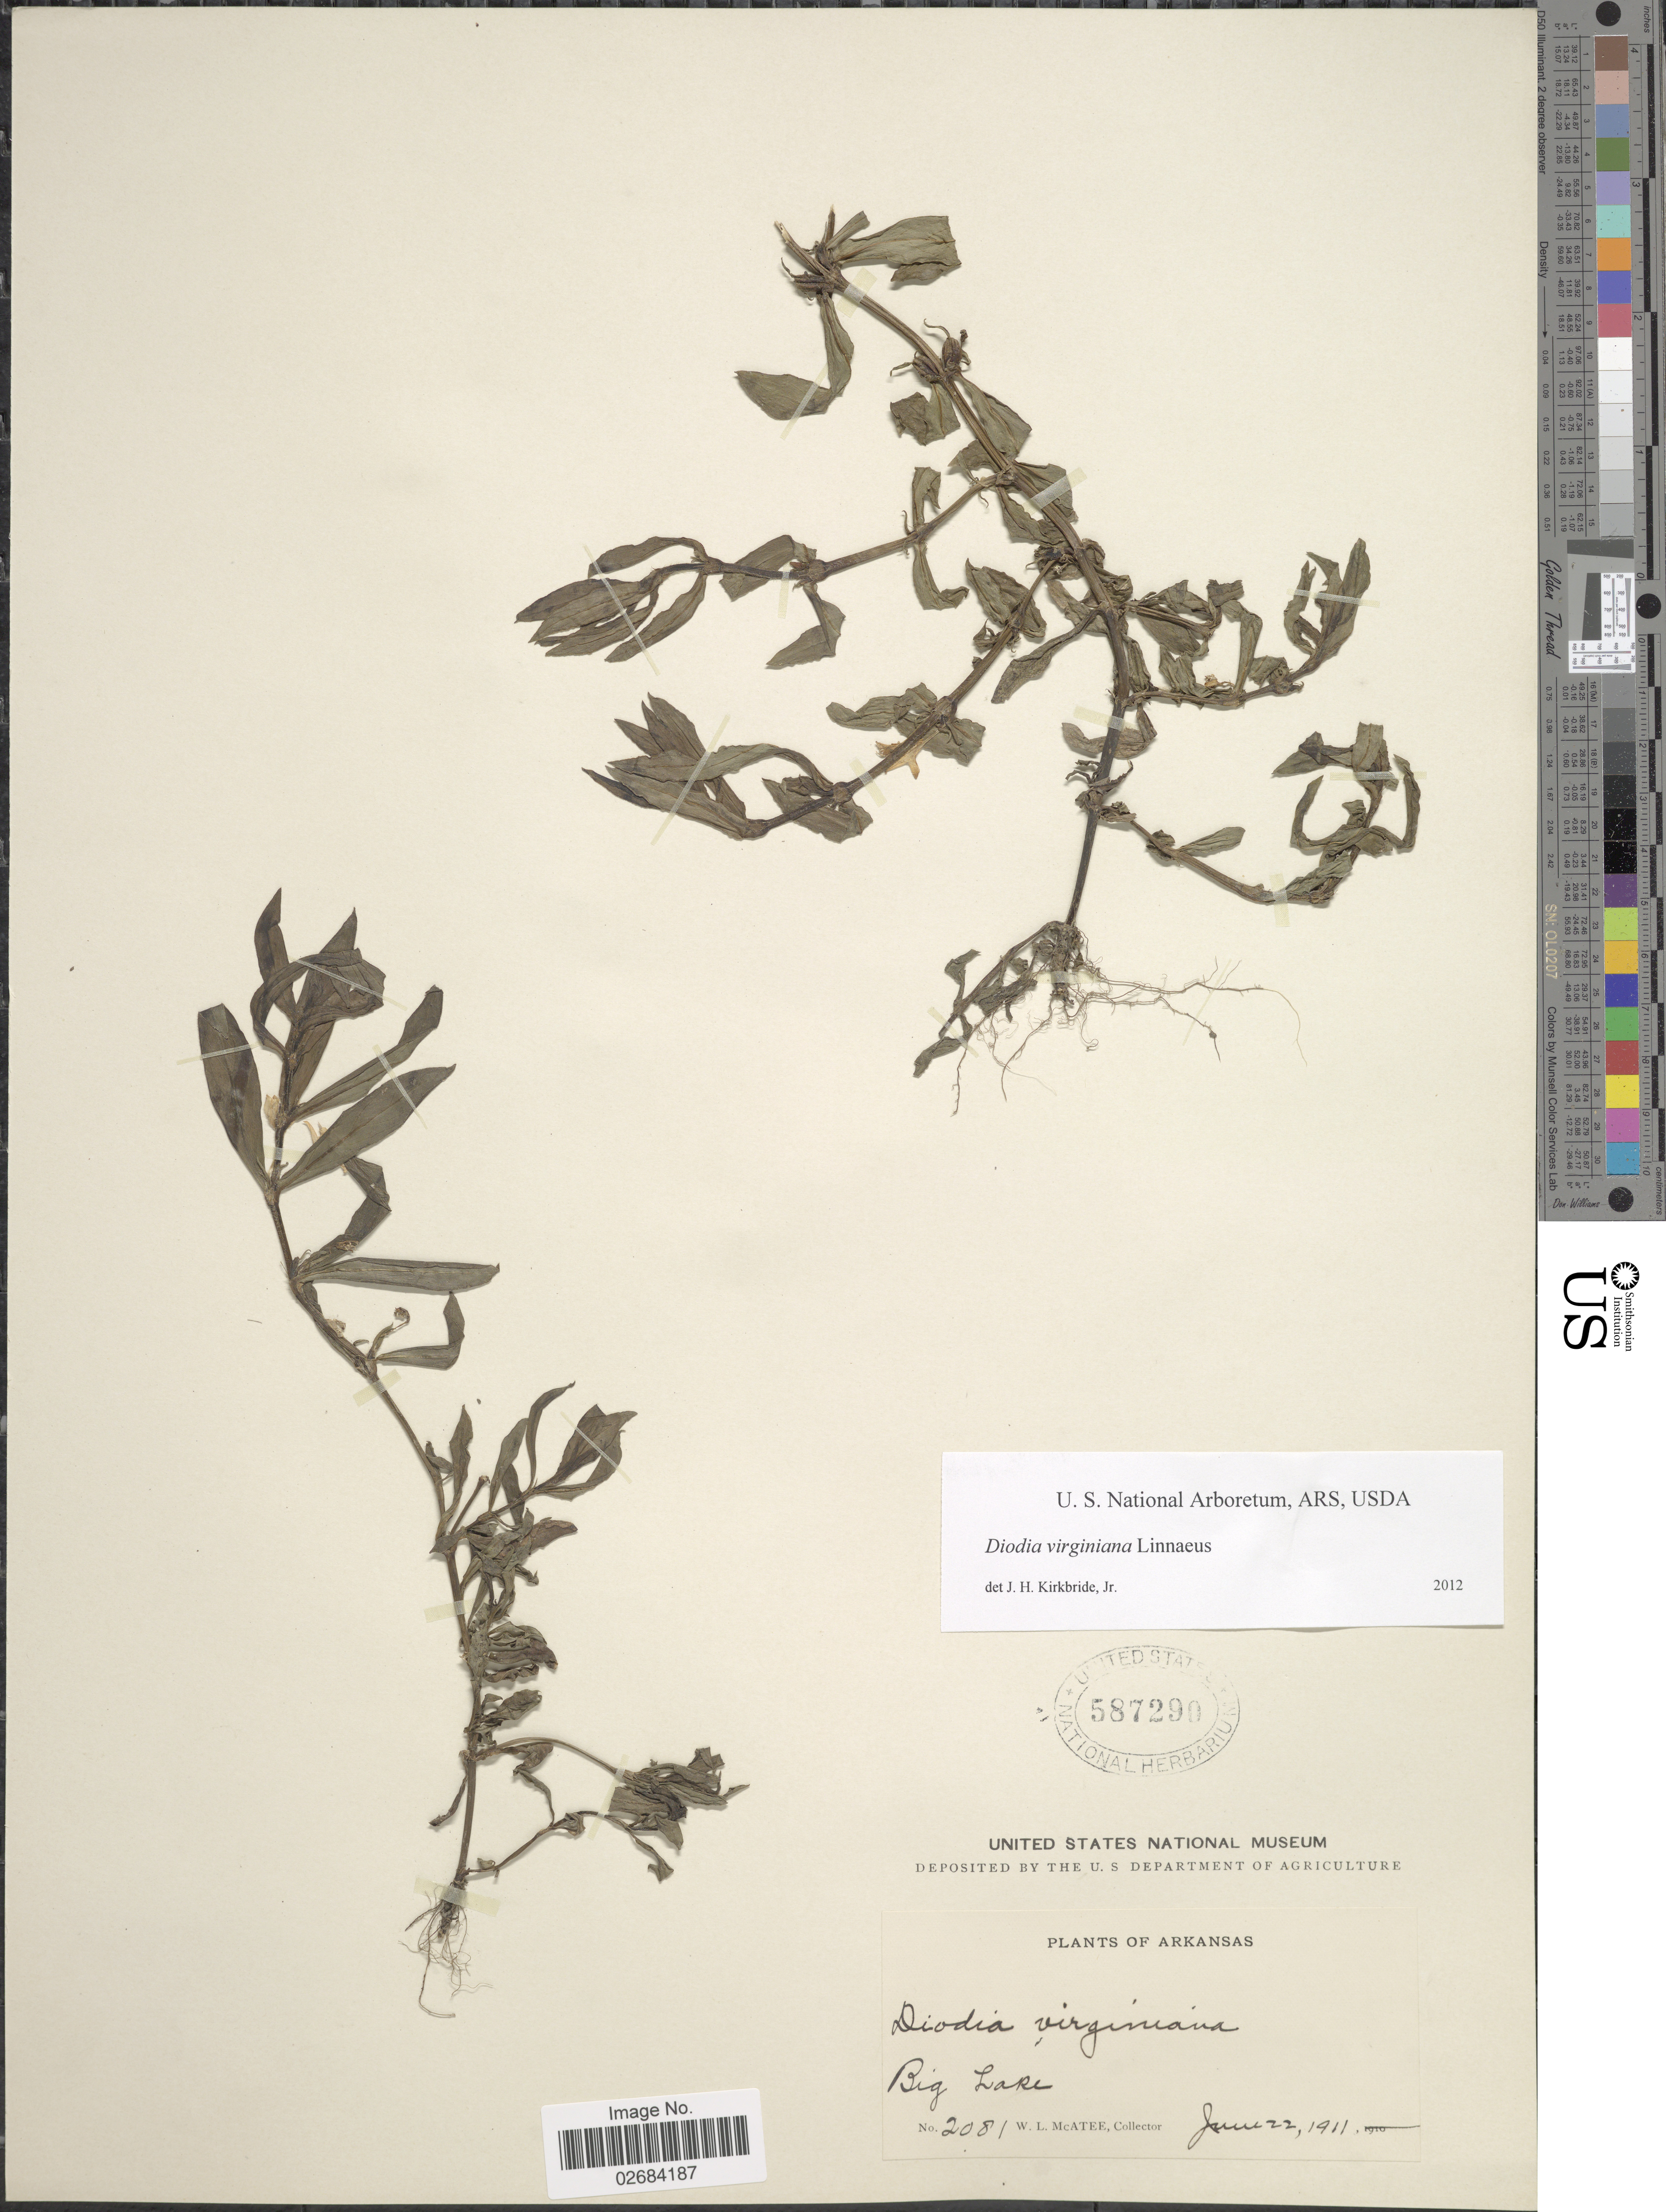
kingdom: Plantae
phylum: Tracheophyta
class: Magnoliopsida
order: Gentianales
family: Rubiaceae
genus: Diodia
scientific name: Diodia virginiana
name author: L.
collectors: W. McAtee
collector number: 2081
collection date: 1911-06-22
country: United States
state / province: Arkansas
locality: Big Lake.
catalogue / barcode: US 587299